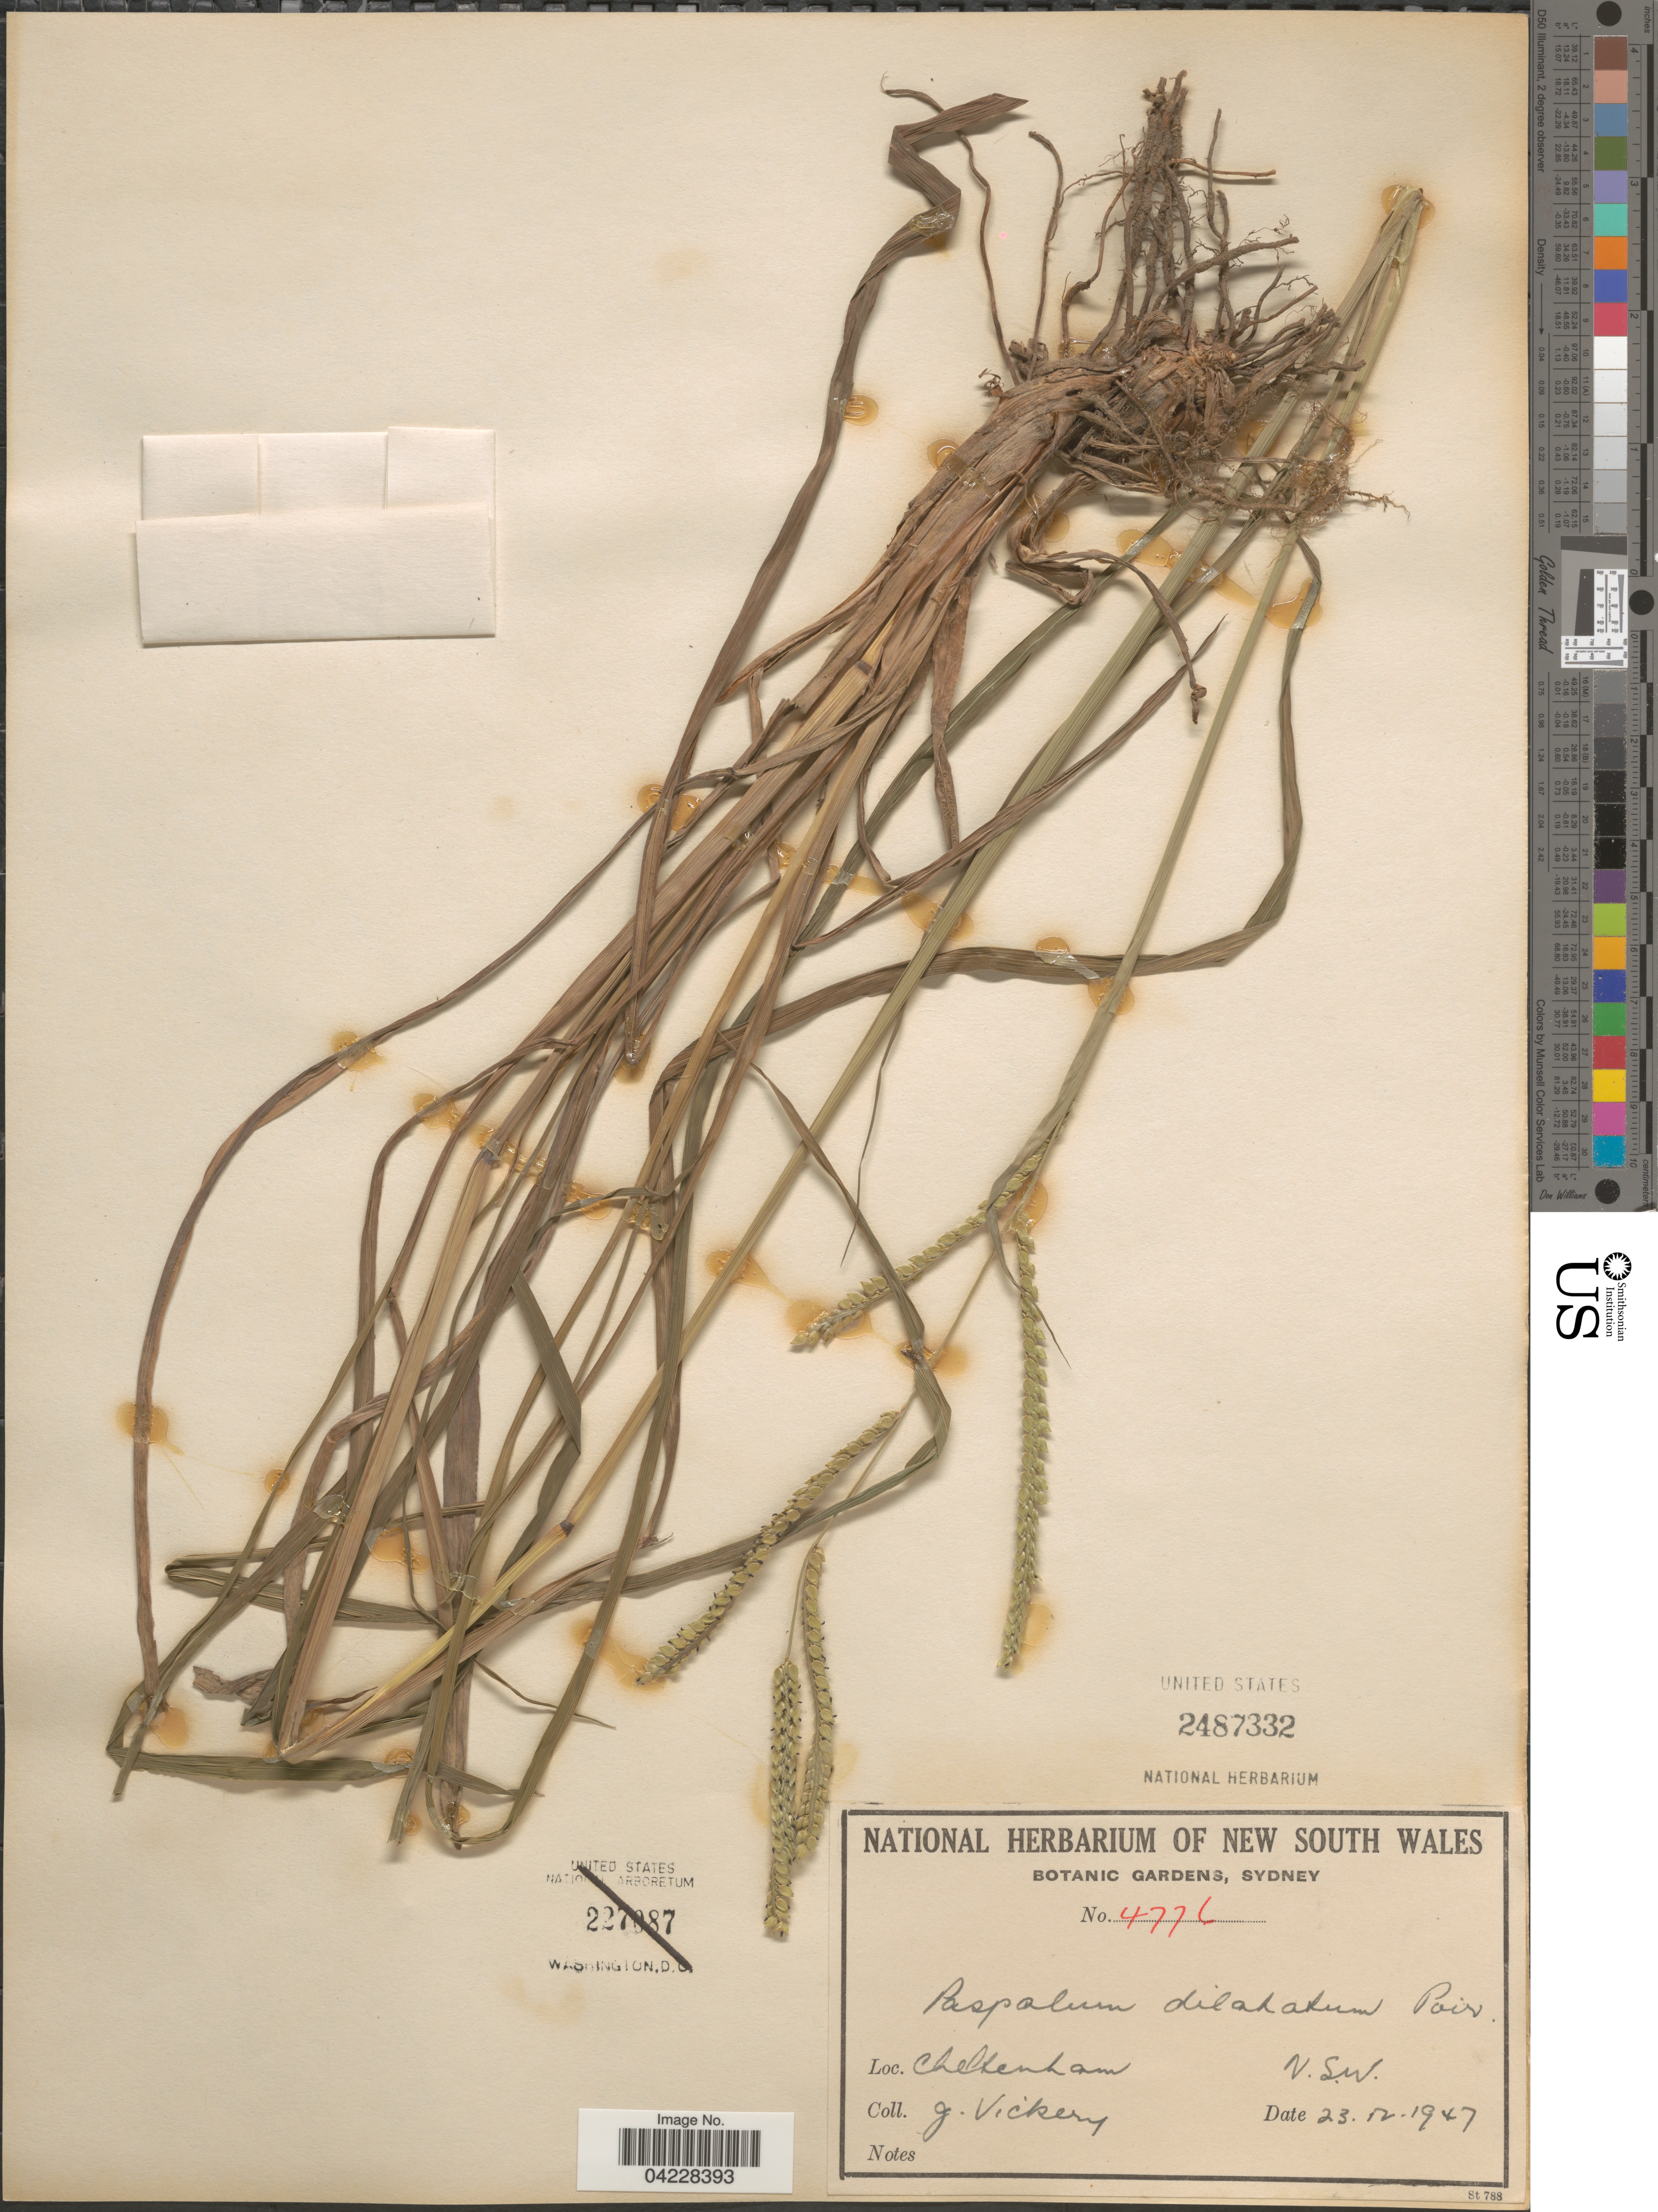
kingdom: Plantae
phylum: Tracheophyta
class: Liliopsida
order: Poales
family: Poaceae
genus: Paspalum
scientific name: Paspalum dilatatum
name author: Poir.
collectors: G. Vickery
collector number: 4776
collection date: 1947-12-23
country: Australia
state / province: New South Wales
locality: Cheltenham. N.S.W.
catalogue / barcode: US 2487332